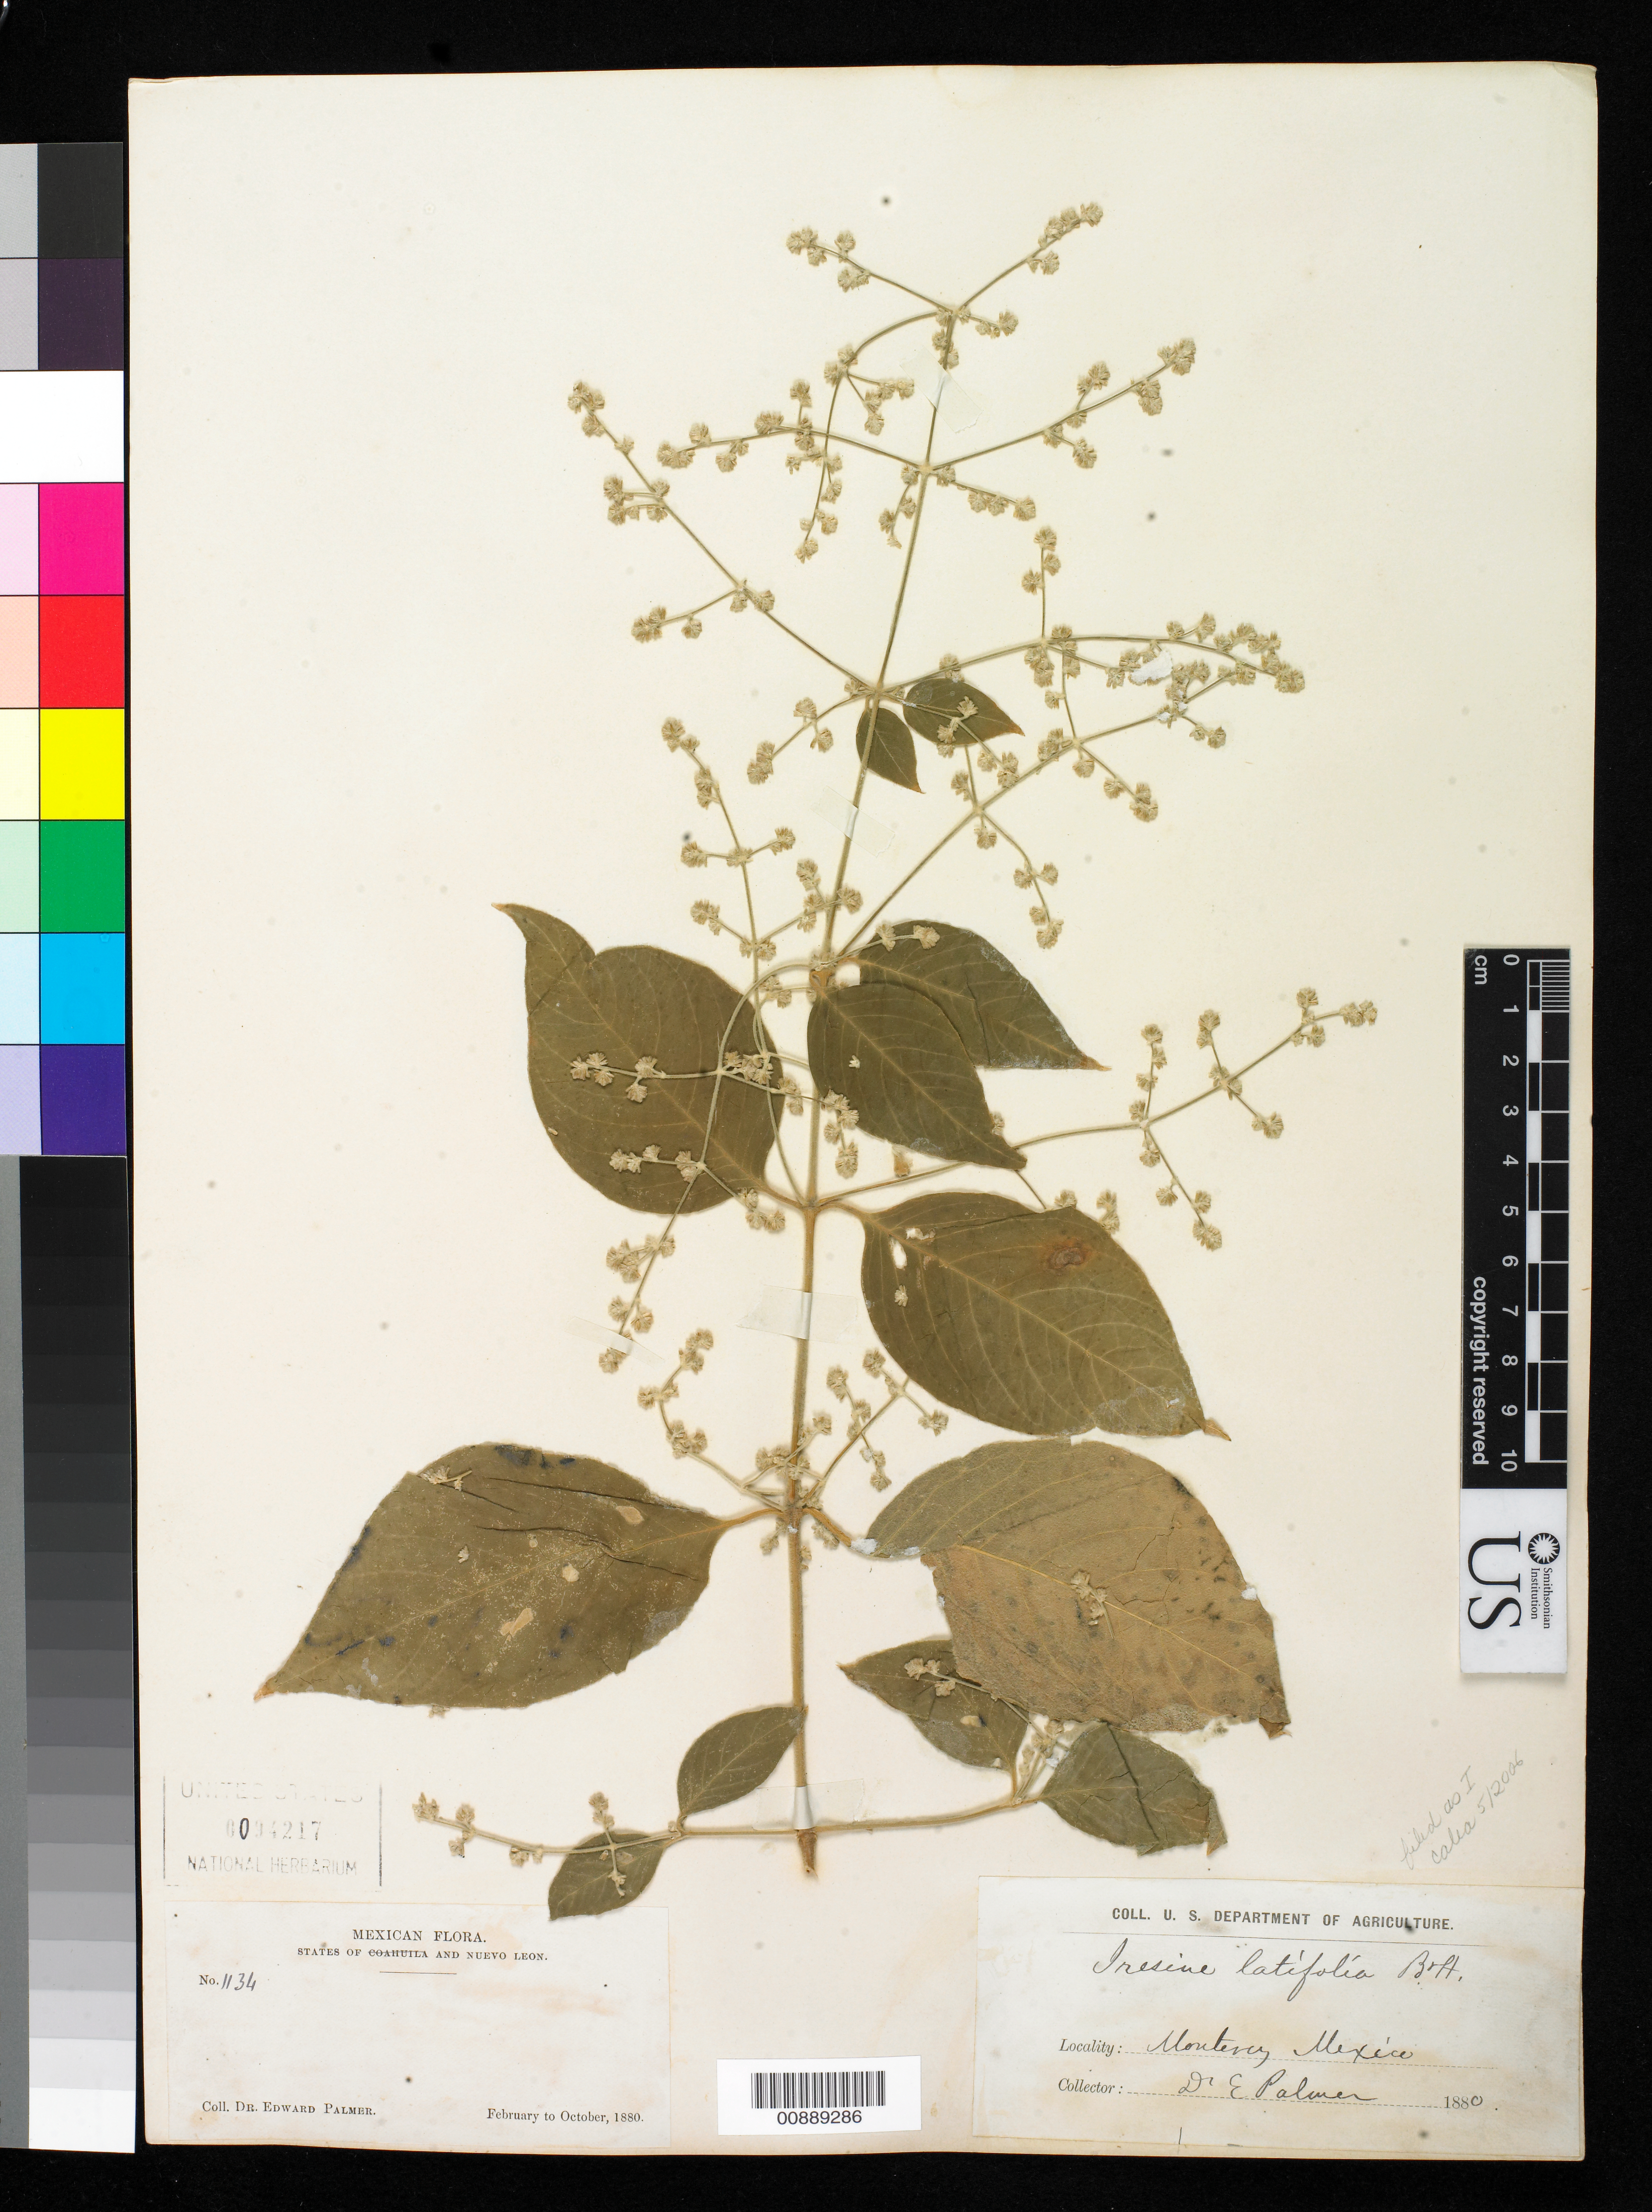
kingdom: Plantae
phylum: Tracheophyta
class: Magnoliopsida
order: Caryophyllales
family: Amaranthaceae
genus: Iresine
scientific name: Iresine calea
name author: (Ibáñez) Standl.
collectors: E. Palmer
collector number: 1134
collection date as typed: Feb 1880 to -- Oct 1880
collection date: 1880-02/1880-10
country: Mexico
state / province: Nuevo León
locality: Monterrey, Nuevo León.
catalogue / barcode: US 94217